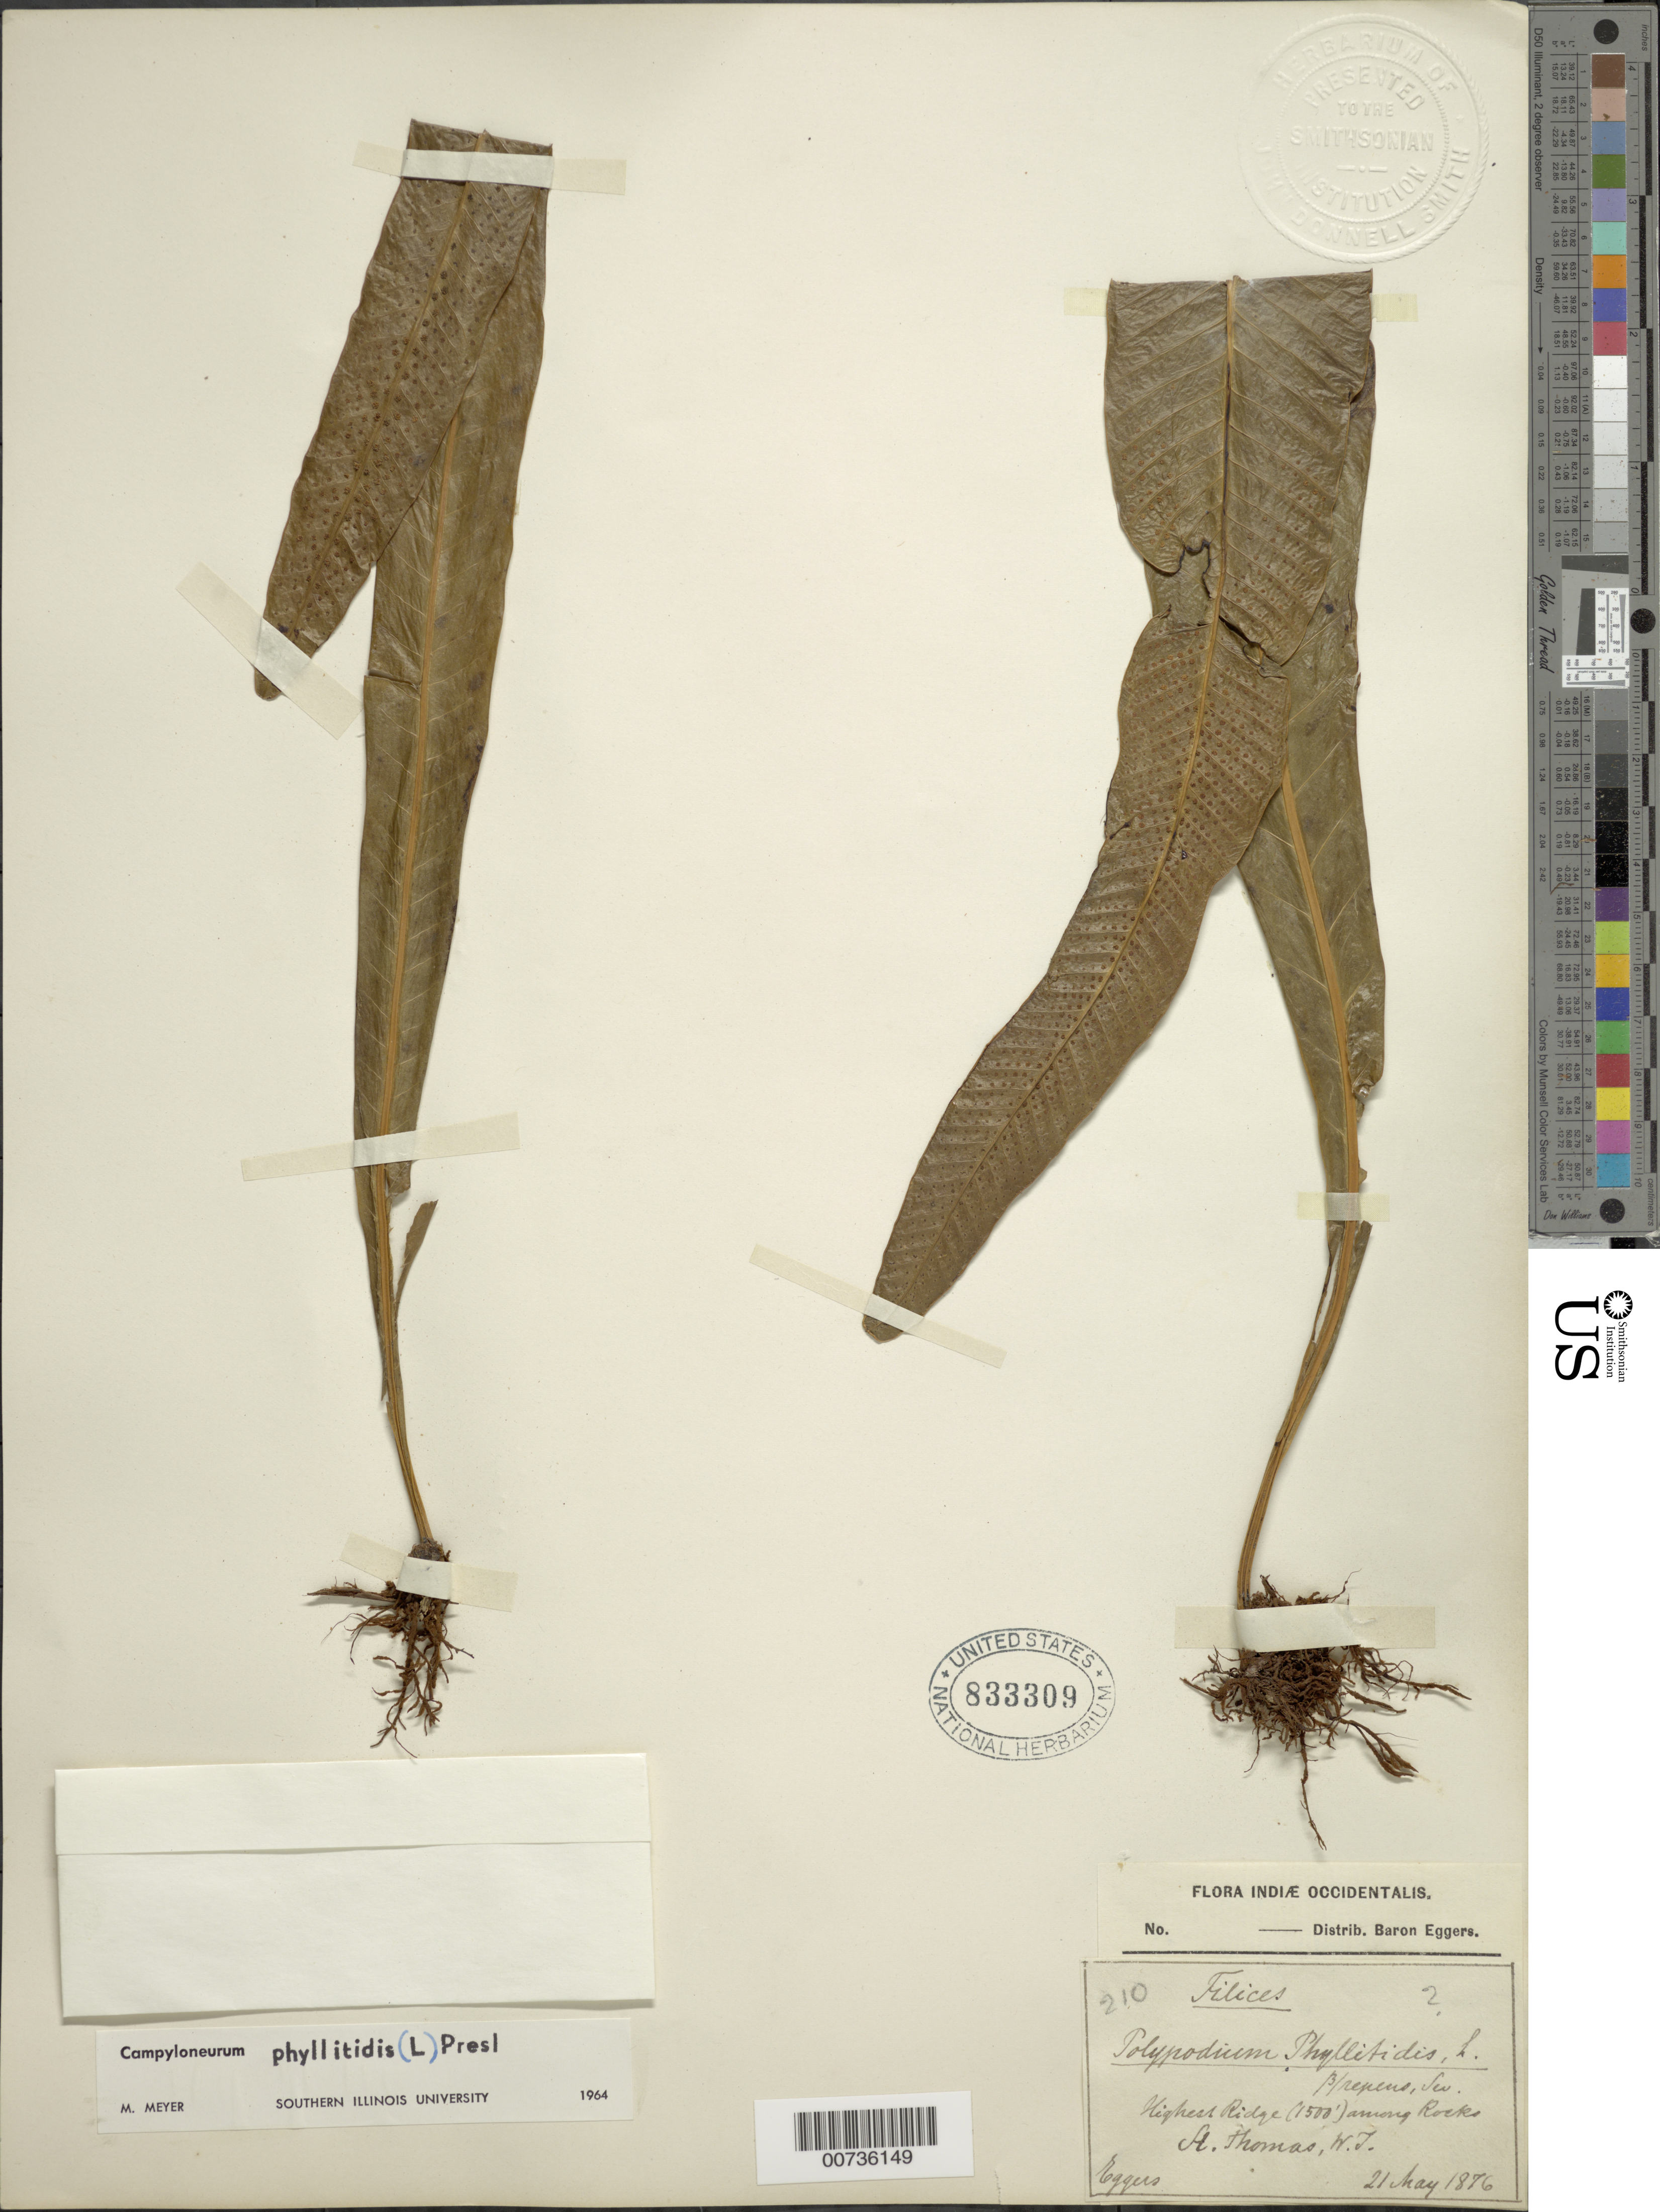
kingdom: Plantae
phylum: Tracheophyta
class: Polypodiopsida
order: Polypodiales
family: Polypodiaceae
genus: Campyloneurum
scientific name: Campyloneurum phyllitidis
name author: (L.) C. Presl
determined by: Meyer, M.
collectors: H. F. A. von Eggers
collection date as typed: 21 May 1876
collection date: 1876-05-21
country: U.S. Virgin Islands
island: St. Thomas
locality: Highest Ridge, among rocks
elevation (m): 1500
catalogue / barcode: US 833309